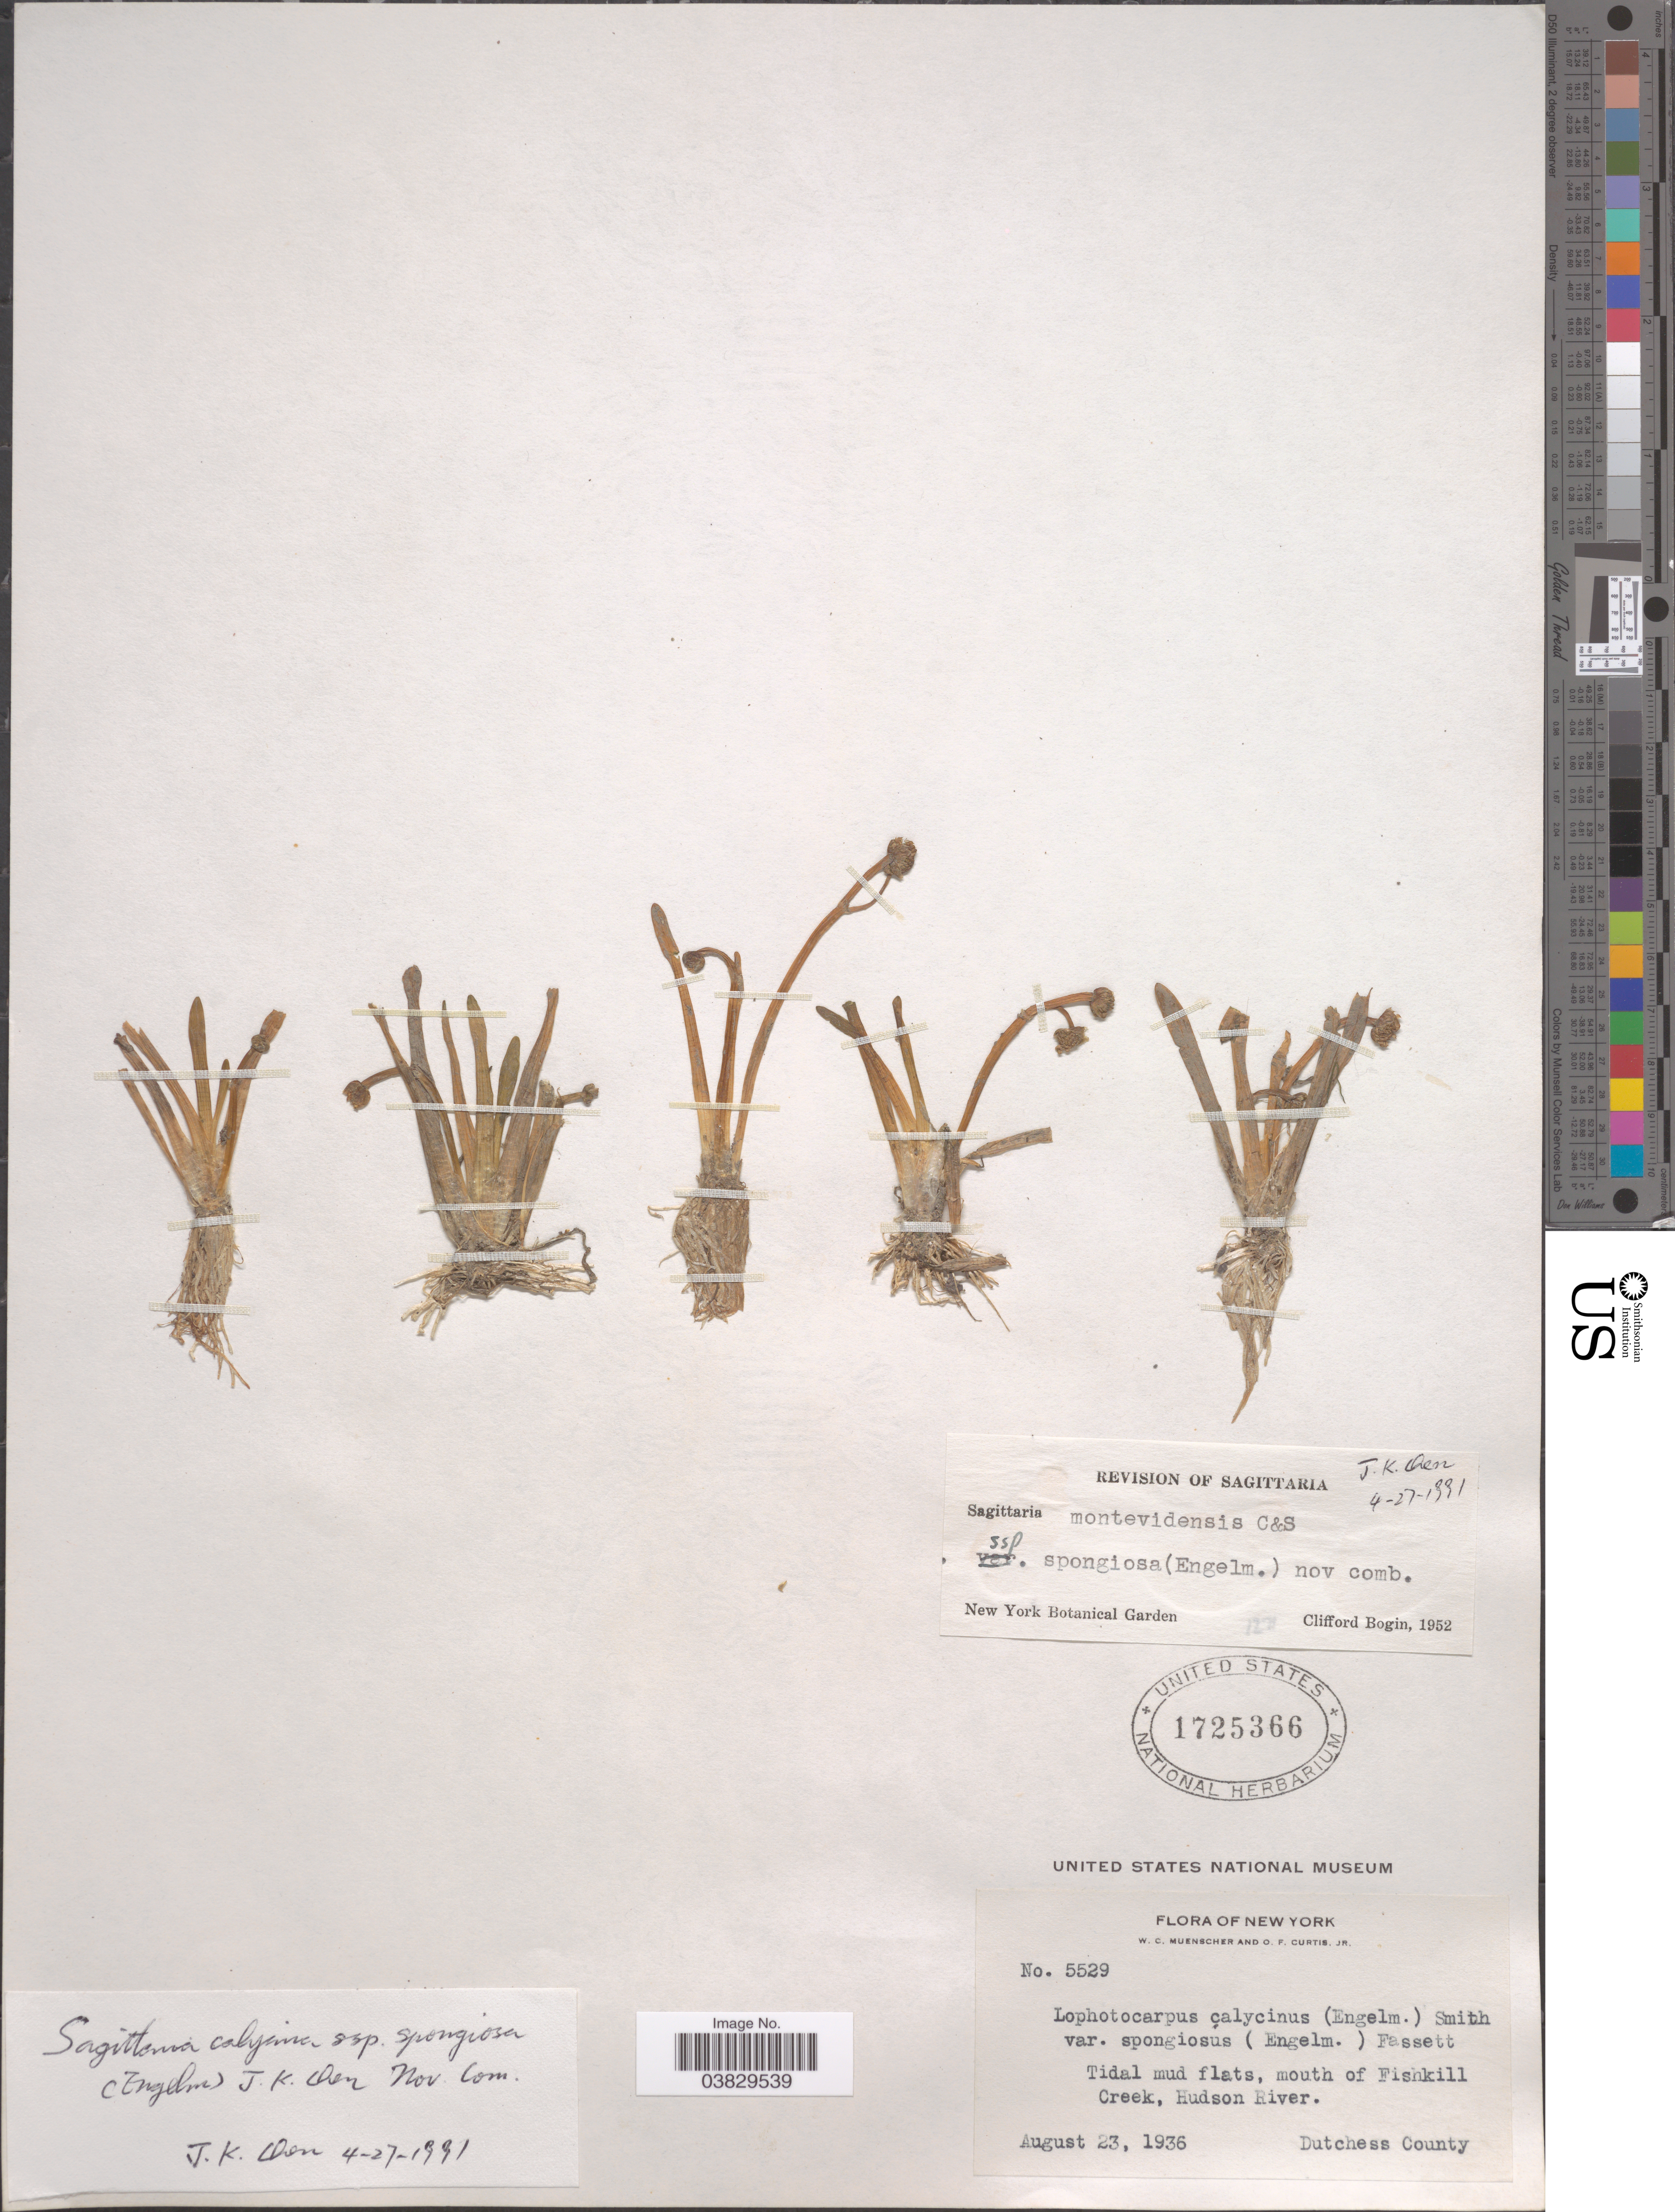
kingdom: Plantae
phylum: Tracheophyta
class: Liliopsida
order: Alismatales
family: Alismataceae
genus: Sagittaria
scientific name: Sagittaria calycina var. spongiosa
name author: Engelm.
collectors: W. Muenscher & O. Curtis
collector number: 5529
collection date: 1936-08-23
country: United States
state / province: New York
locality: Tidal mud flats, mouth of Fishkill Creek, Hudson River. Dutchess County.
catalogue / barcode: US 1725366